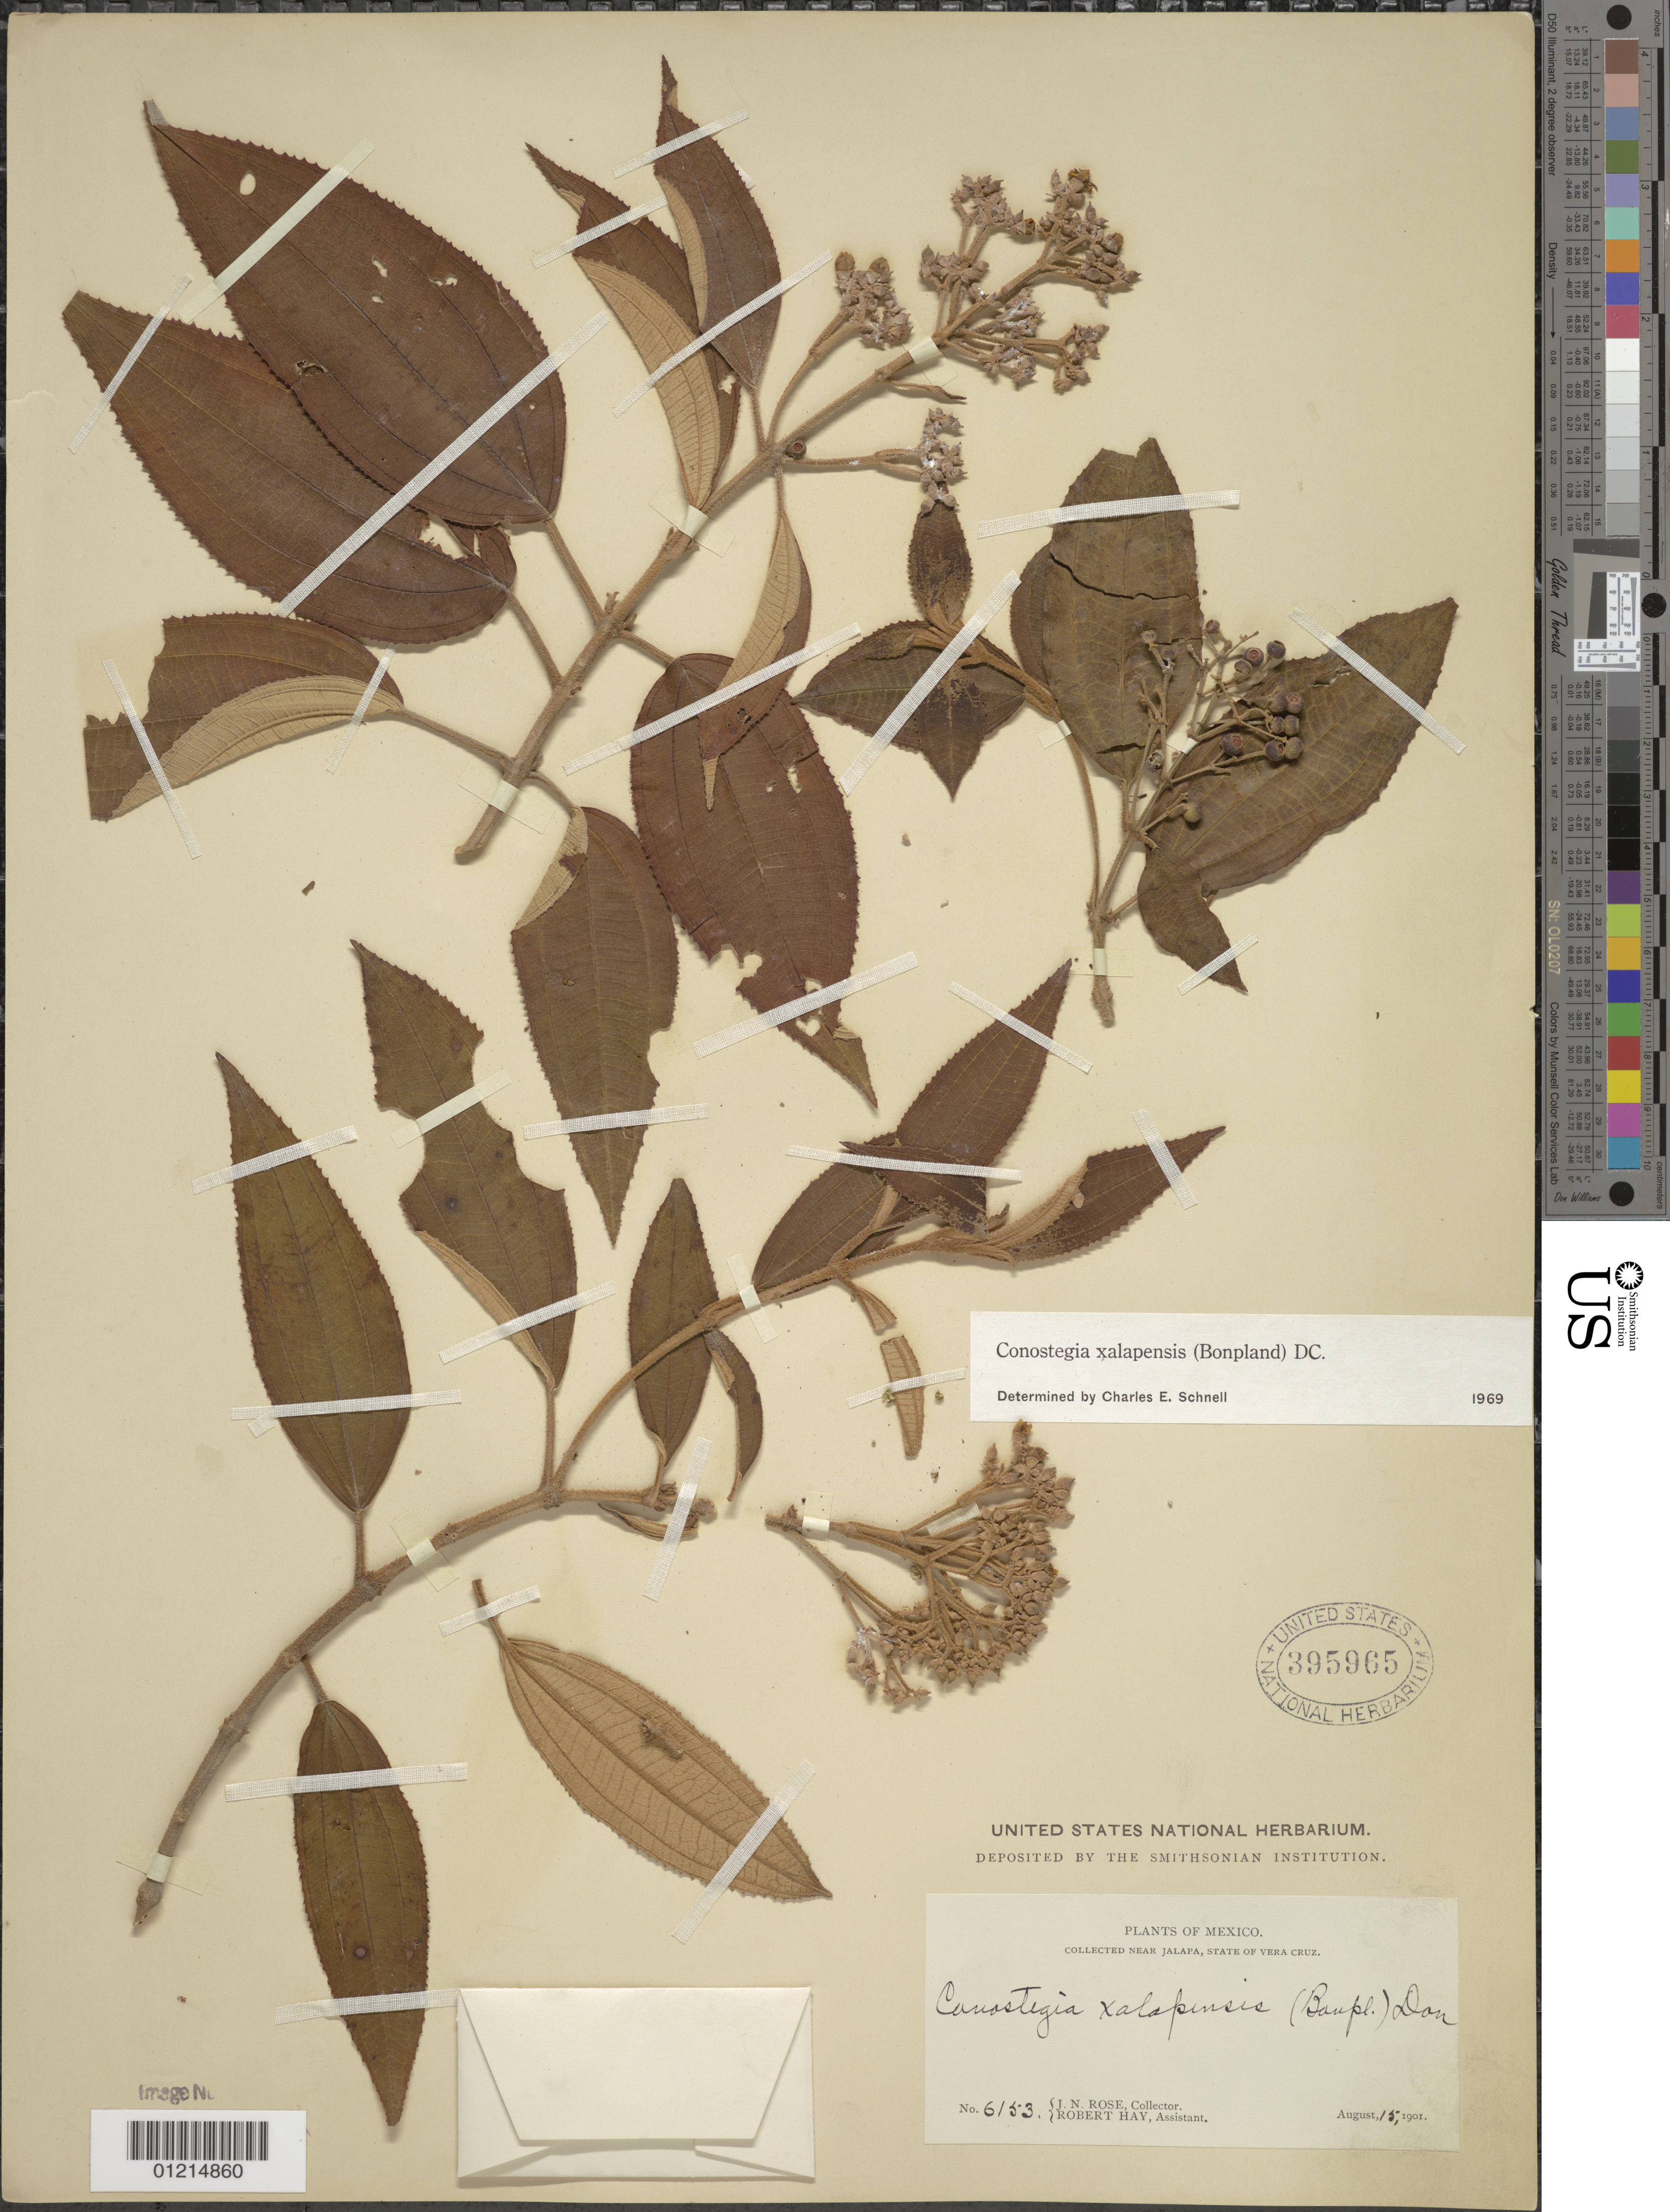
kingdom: Plantae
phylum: Tracheophyta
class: Magnoliopsida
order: Myrtales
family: Melastomataceae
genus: Conostegia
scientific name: Conostegia quadrangularis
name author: Schltdl. ex Steud.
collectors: J. N. Rose & R. Hay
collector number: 6153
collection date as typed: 15 Aug 1901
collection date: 1901-08-15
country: Mexico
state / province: Veracruz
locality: Near Jalapa, State of Veracruz.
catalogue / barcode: US 395965